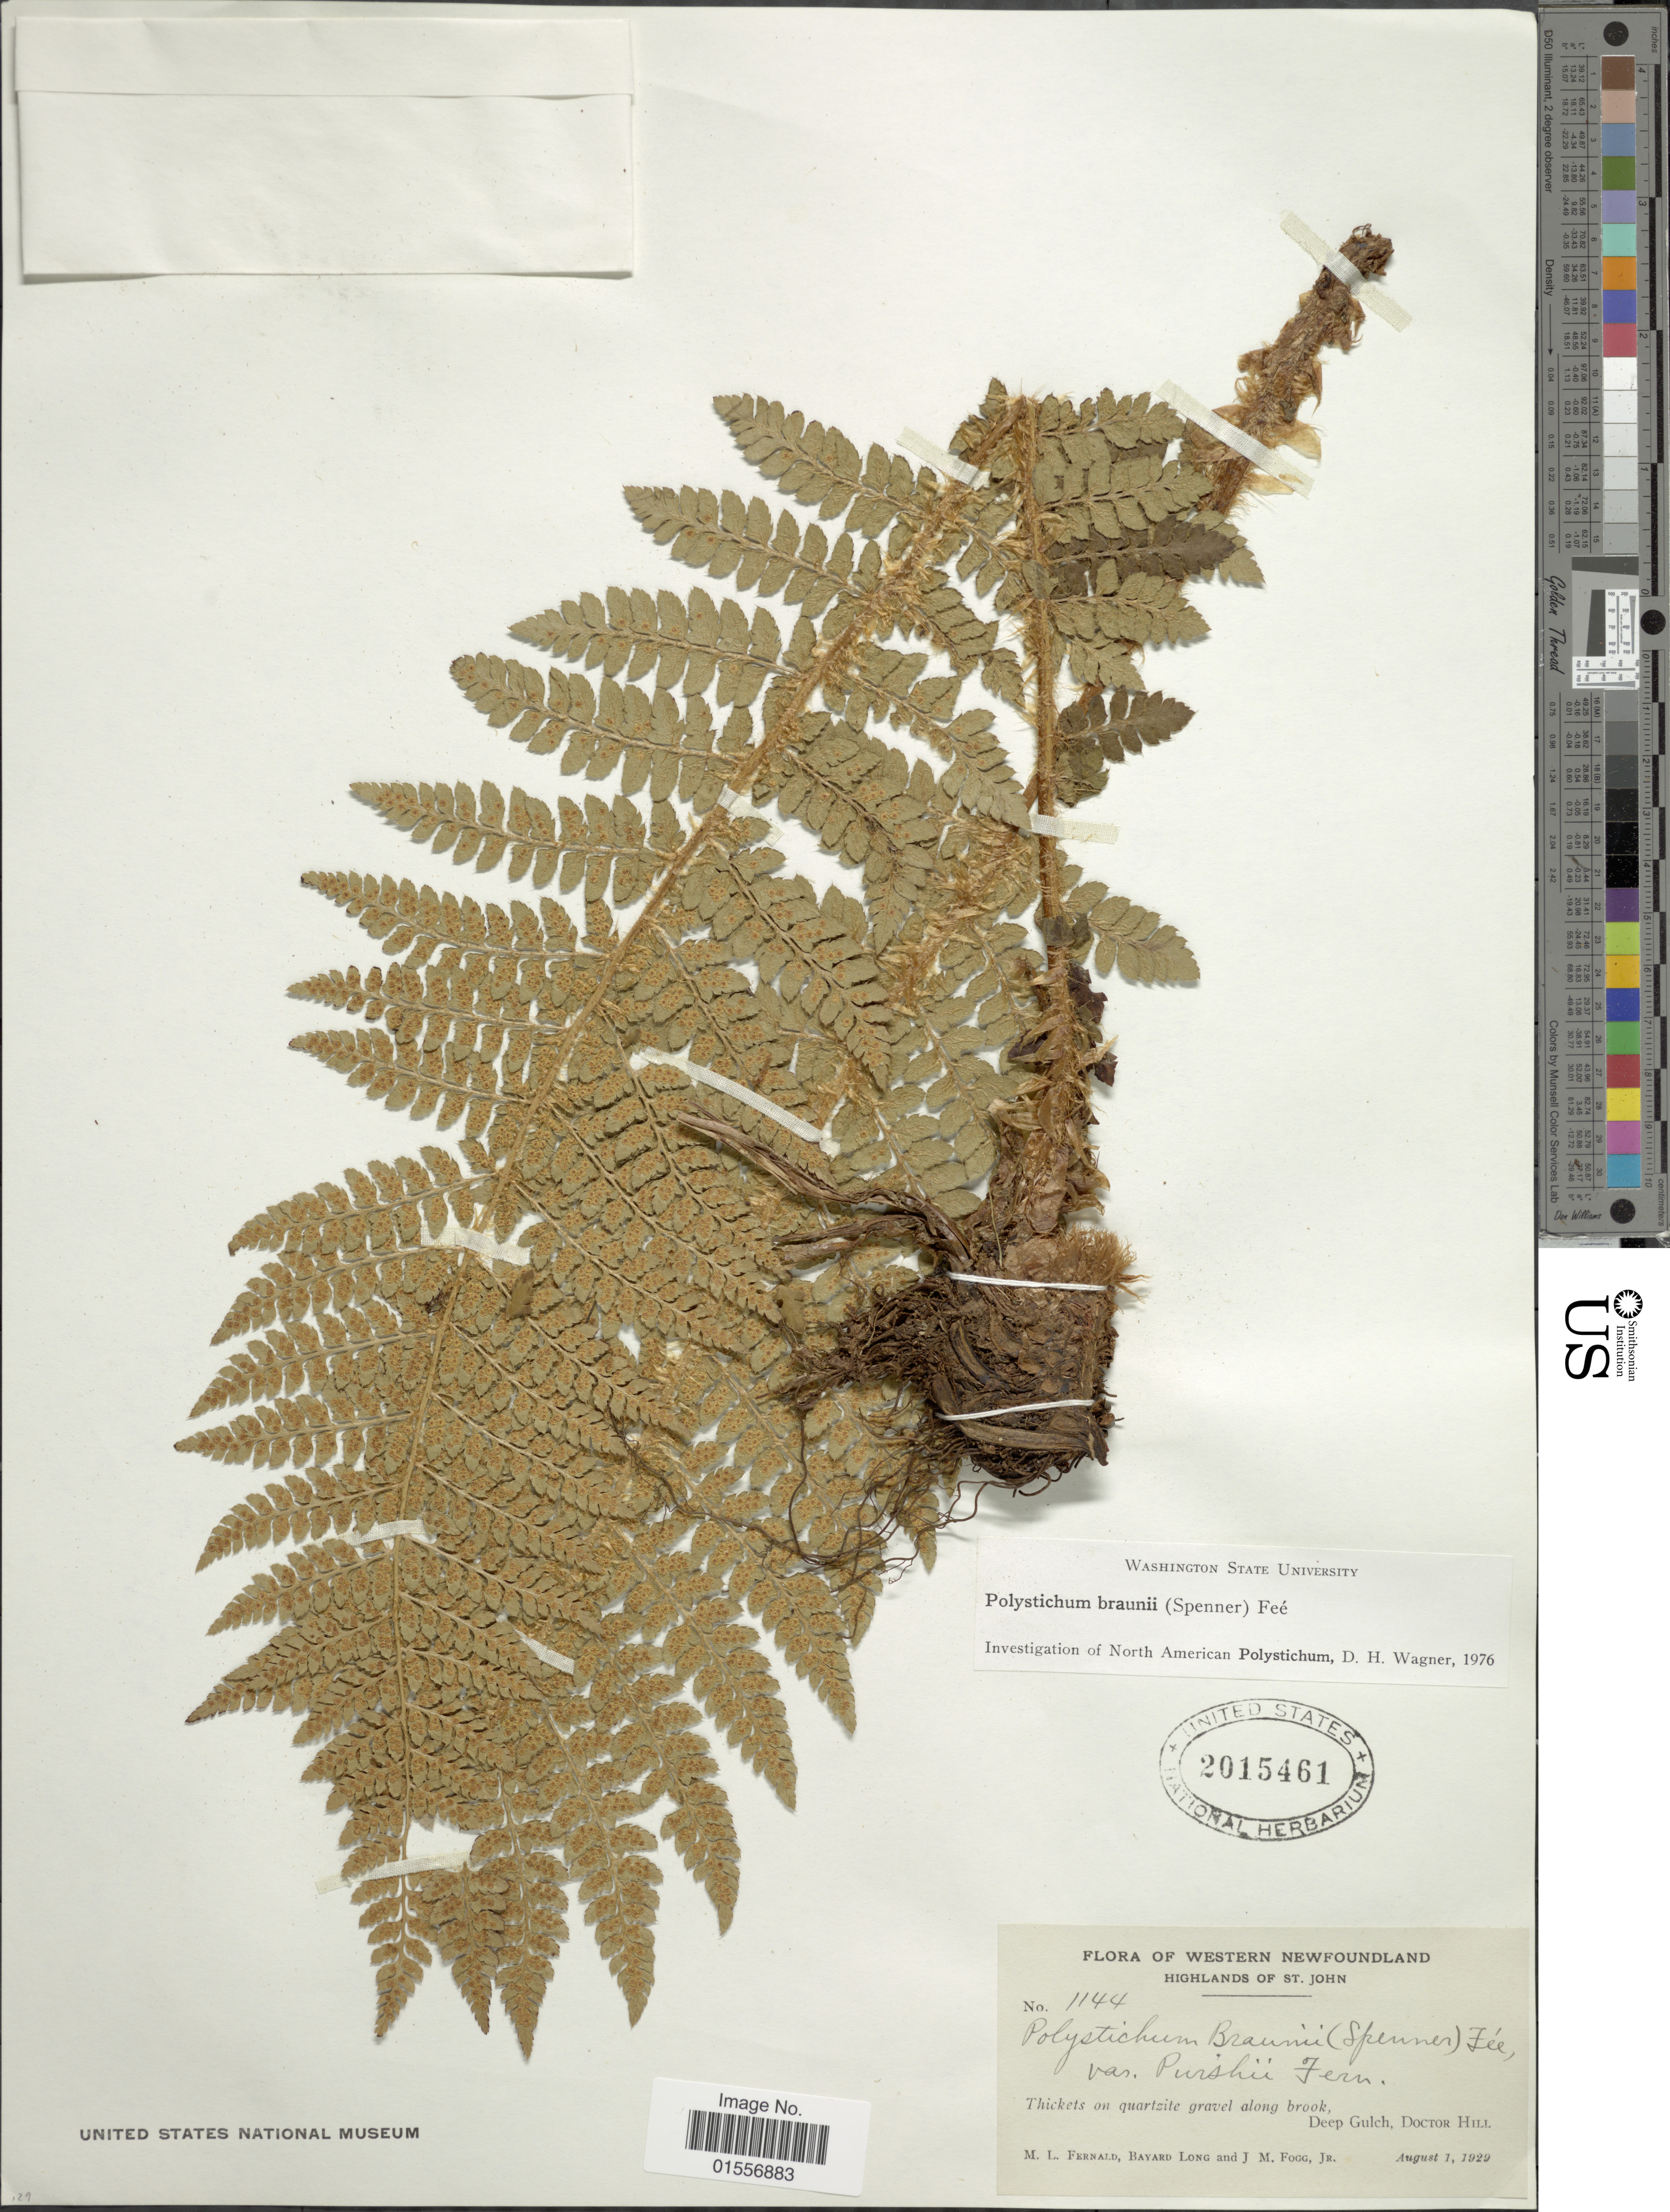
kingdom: Plantae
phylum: Tracheophyta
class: Polypodiopsida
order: Polypodiales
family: Dryopteridaceae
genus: Polystichum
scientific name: Polystichum braunii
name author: (Spenn.) Fée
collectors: M. L. Fernald, B. Long & J. Fogg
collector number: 1144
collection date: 1929-08-01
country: Canada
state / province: Newfoundland and Labrador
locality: Western Newfoundland, Highlands of St. John, along brook, Deep Gulch, Doctor Hill.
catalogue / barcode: US 2015461